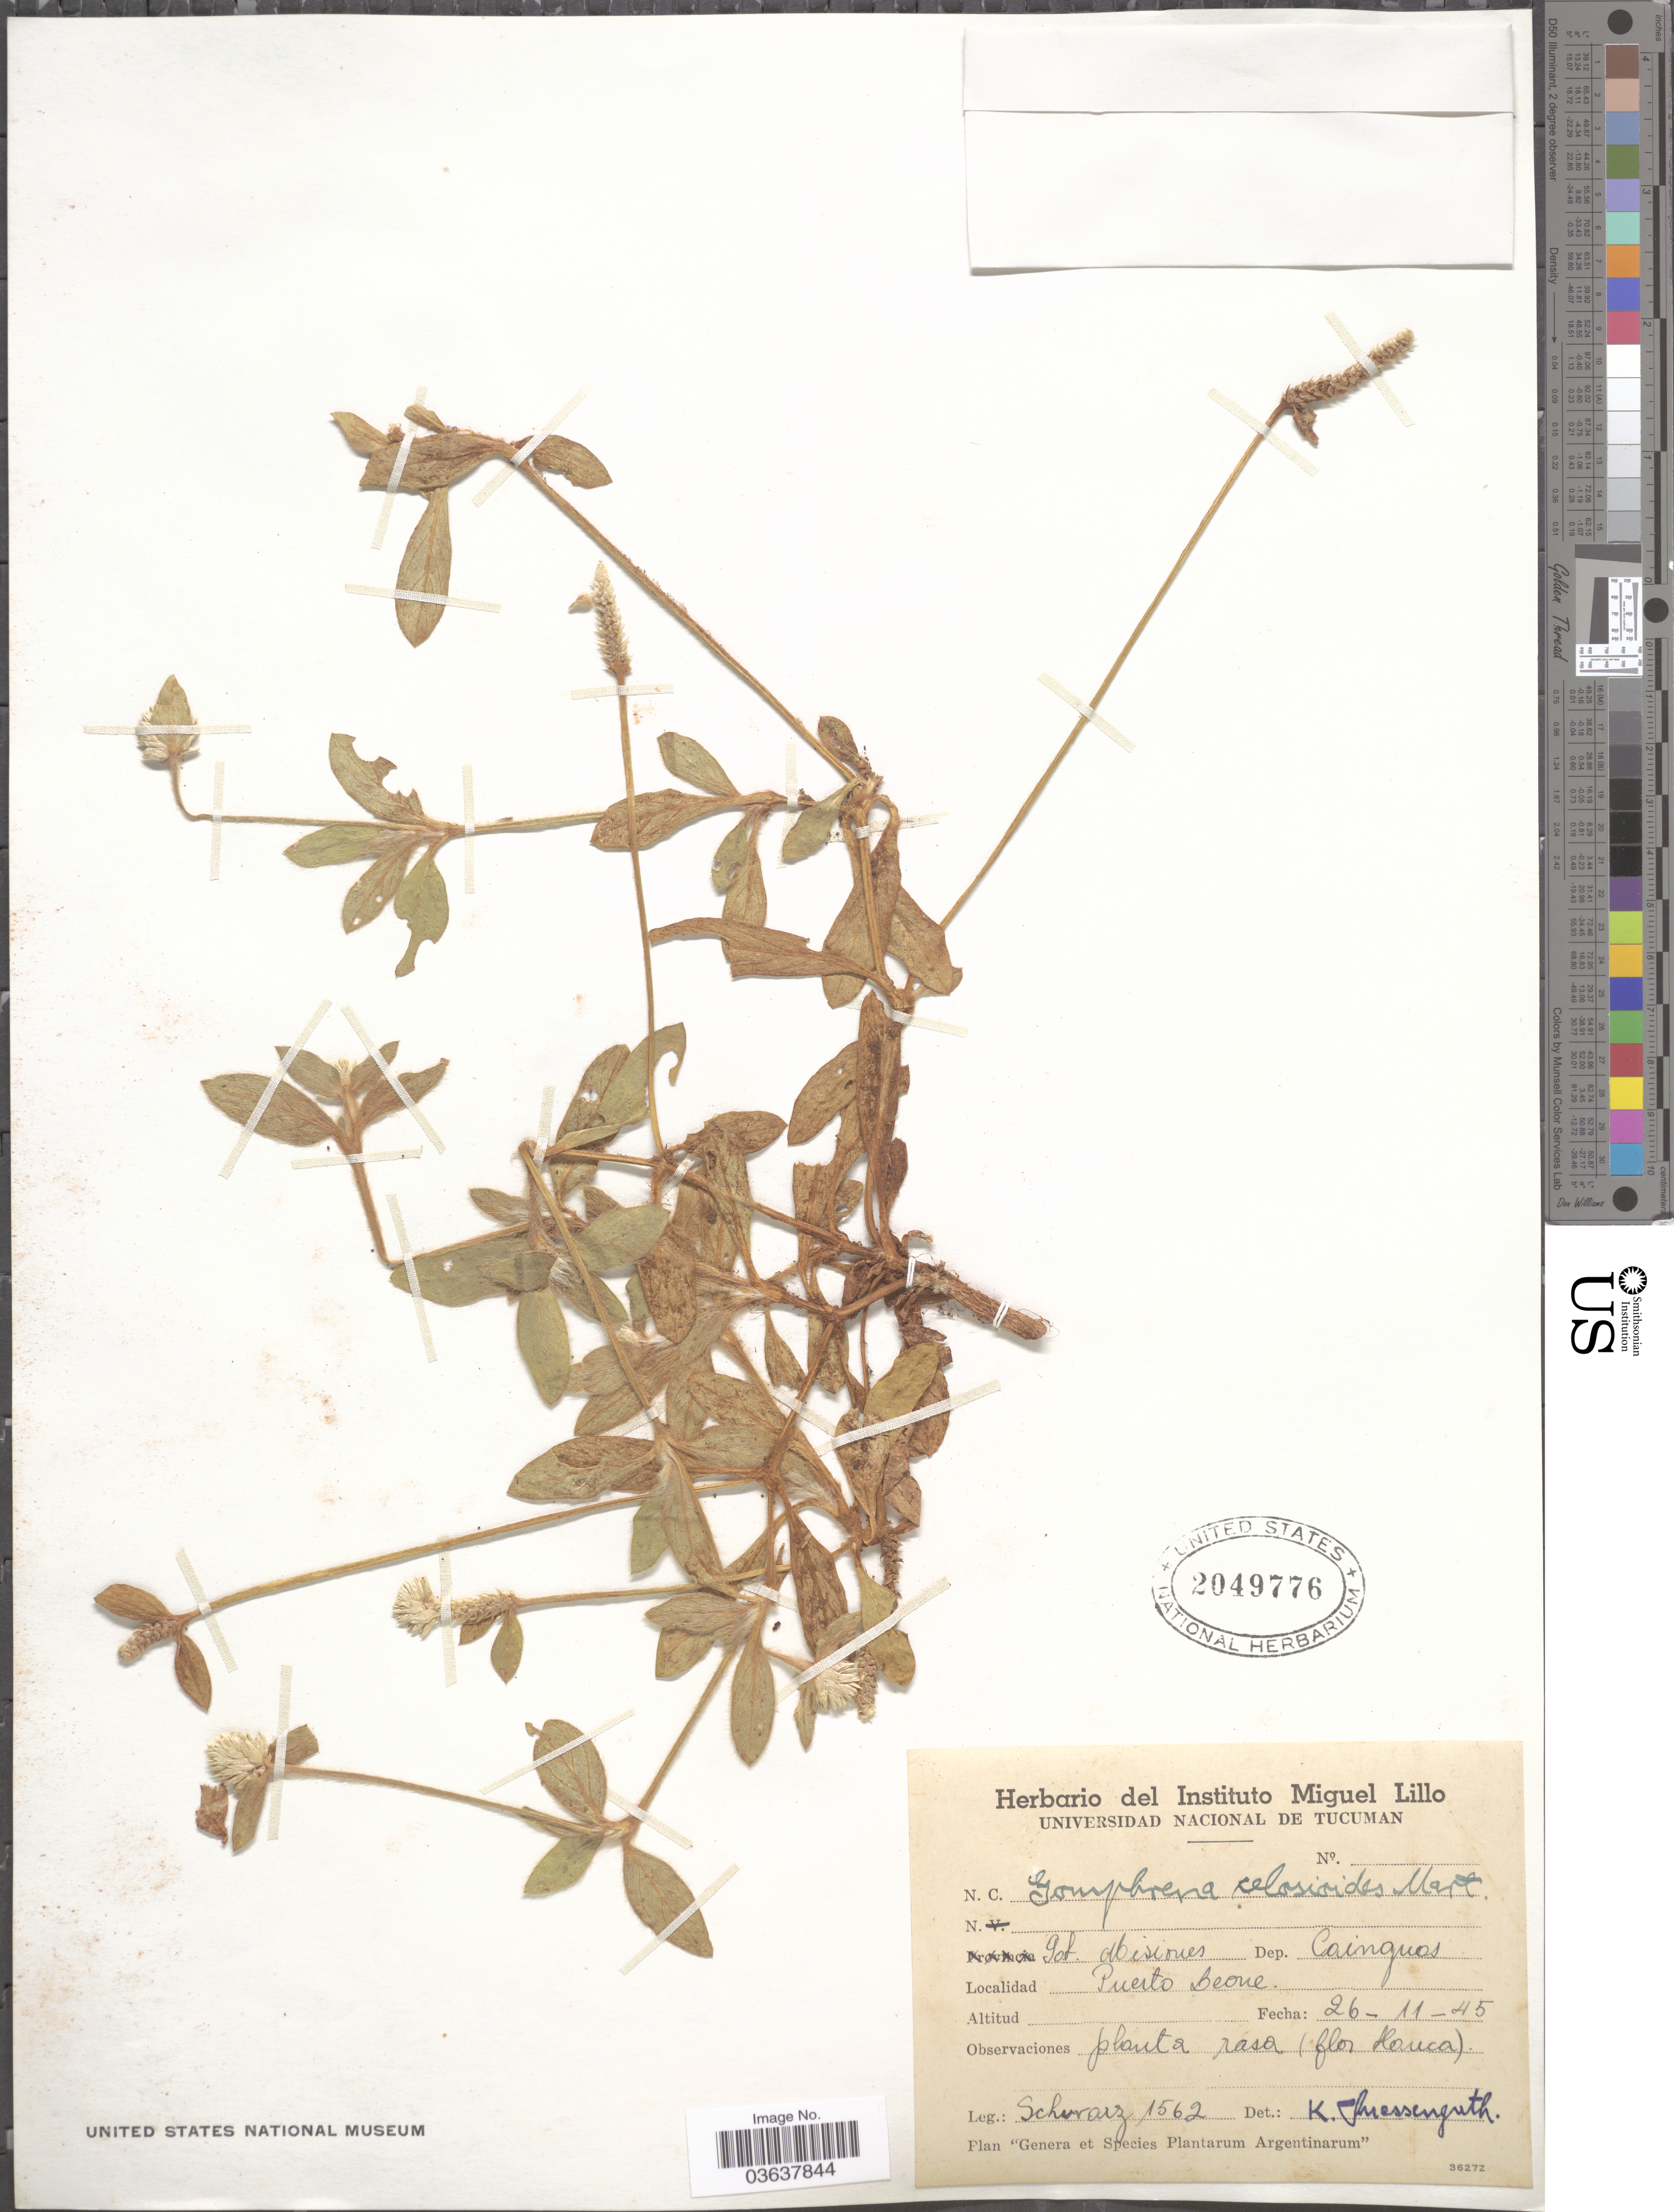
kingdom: Plantae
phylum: Tracheophyta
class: Magnoliopsida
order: Caryophyllales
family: Amaranthaceae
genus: Gomphrena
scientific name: Gomphrena celosioides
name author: Mart.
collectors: -. Schwarz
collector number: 1562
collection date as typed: Transcribed d/m/y: 26/11/45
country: Argentina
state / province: Misiones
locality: Gob. Misiones. Dep. Cainguos. Puerto Beone.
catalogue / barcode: US 2049776